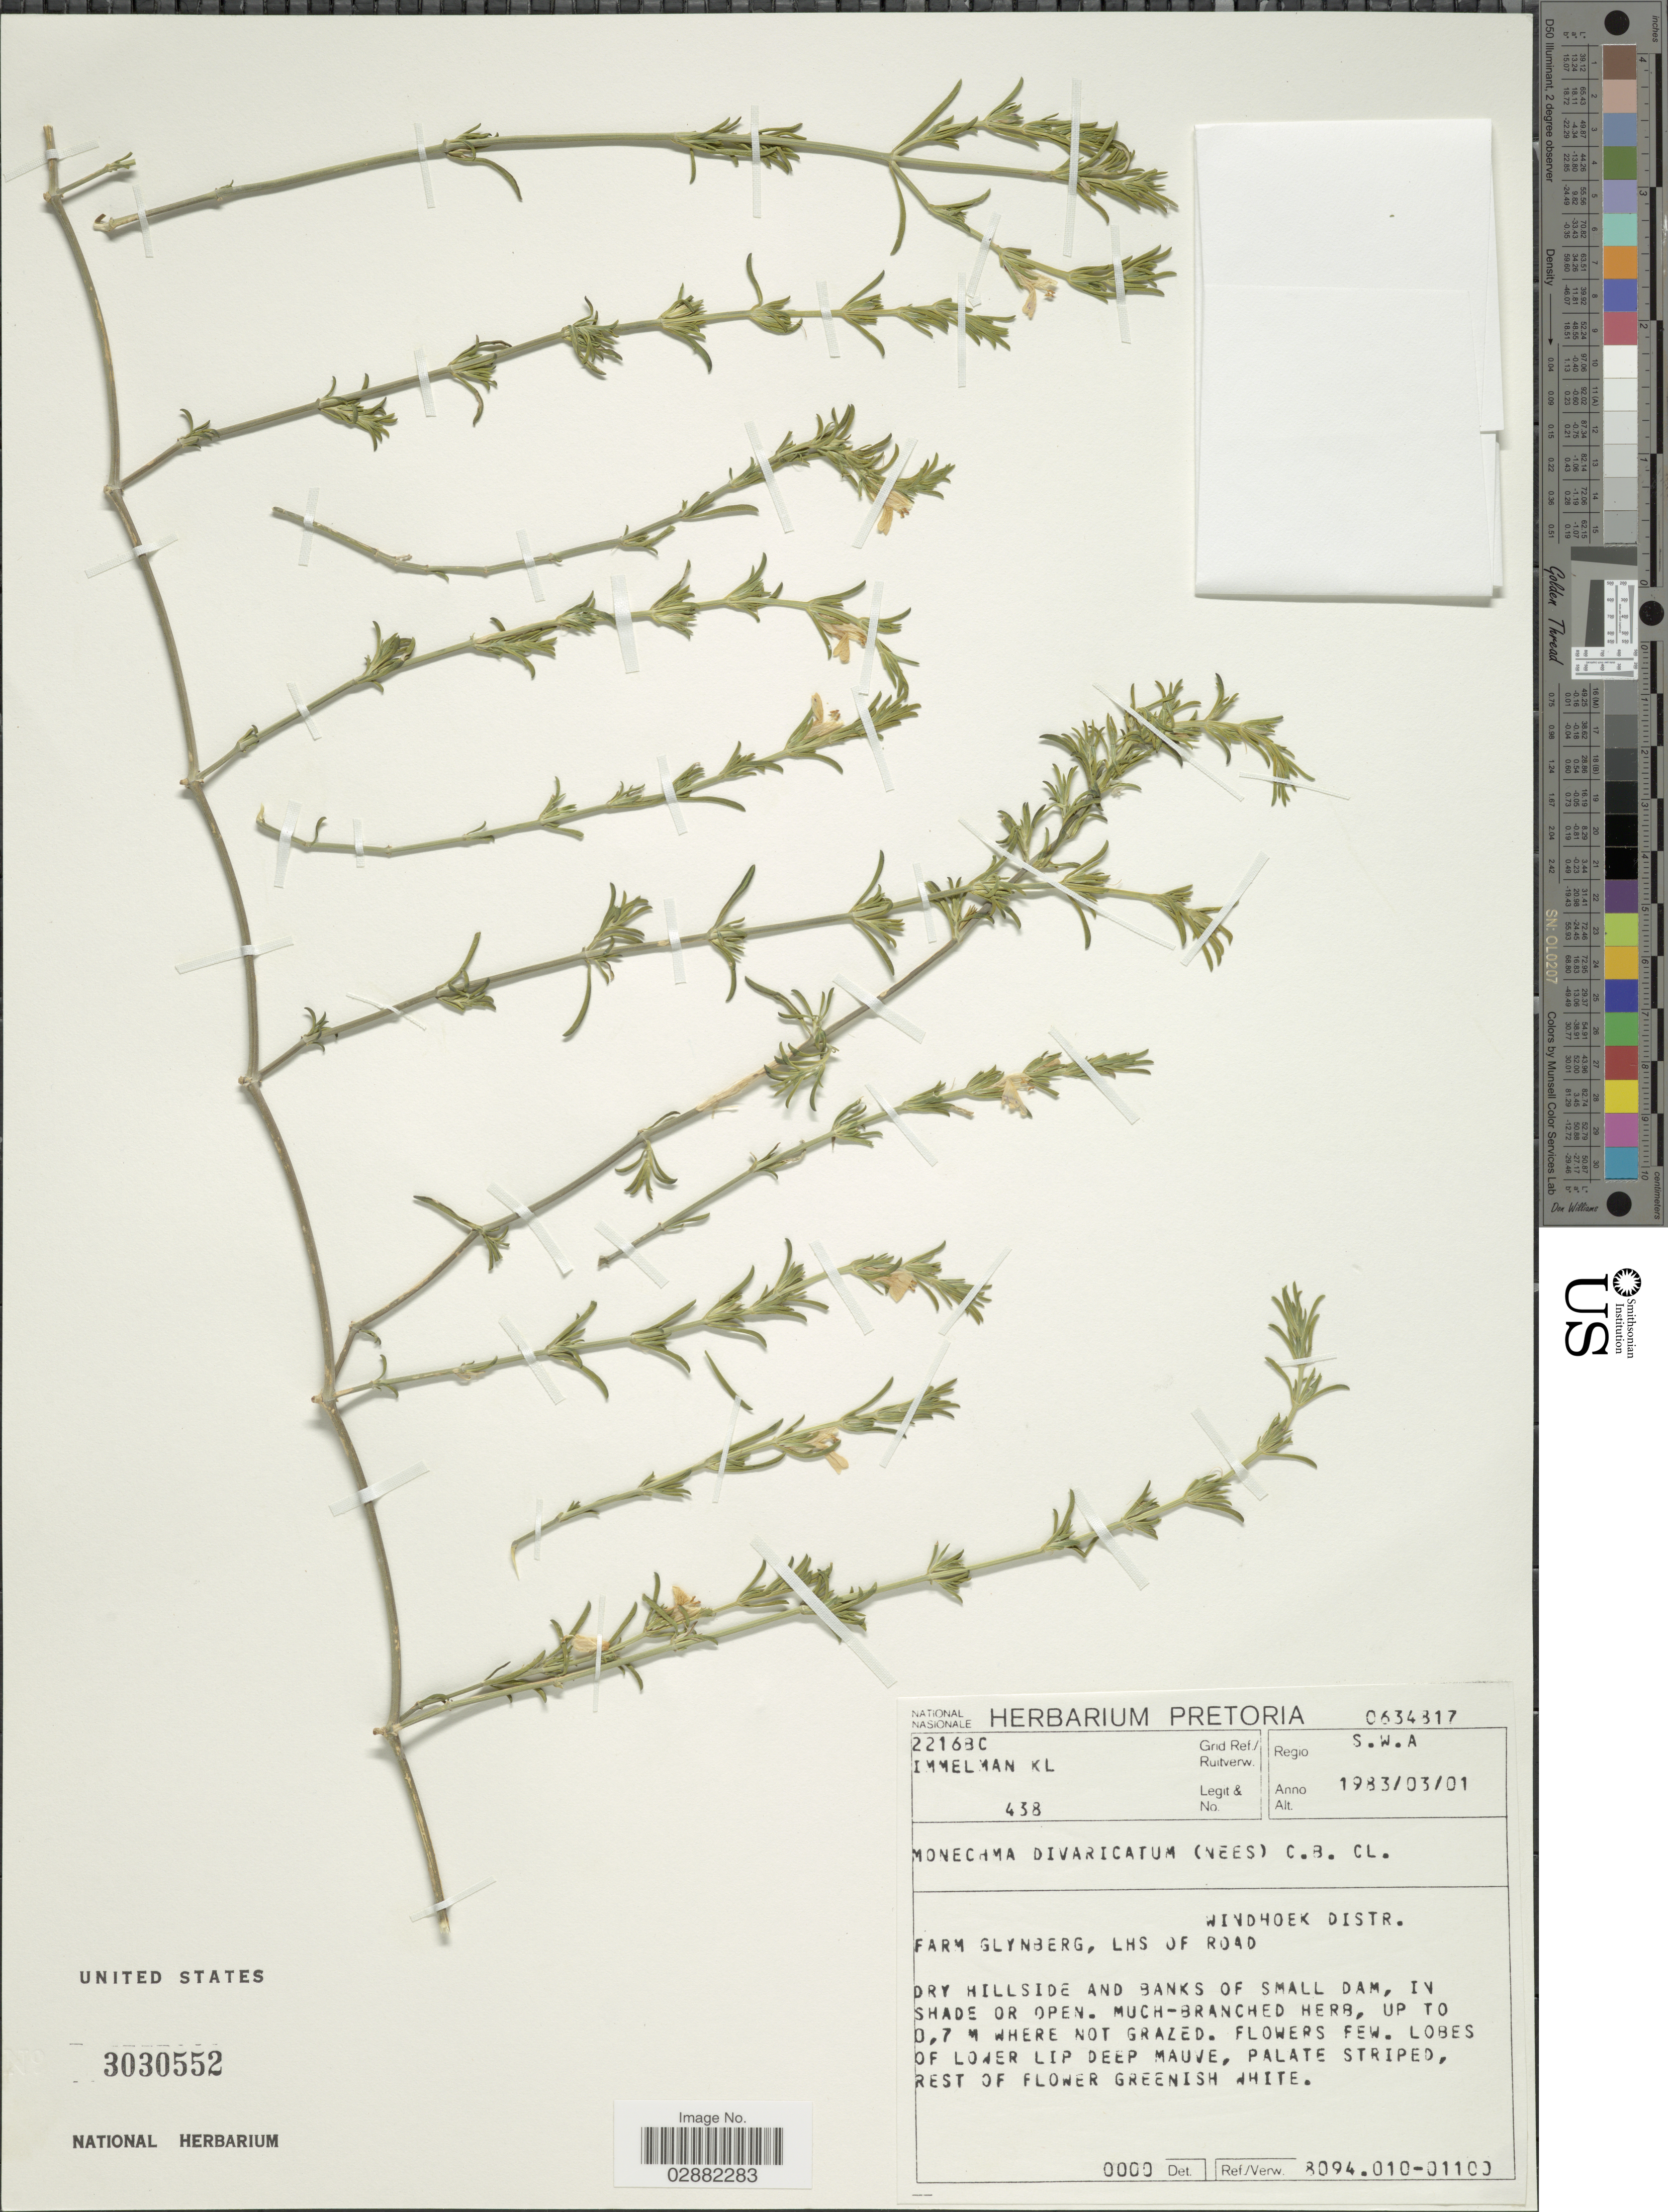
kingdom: Plantae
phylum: Tracheophyta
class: Magnoliopsida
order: Lamiales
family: Acanthaceae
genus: Justicia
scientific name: Justicia divaricata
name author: Willd. ex Nees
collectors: K. L. Immelman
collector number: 438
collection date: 1983-03-01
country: Namibia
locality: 2216BC Grid ref. / Ruitverw. Regio S. W. A. Windhoek Distr. Farm Glynberg, Lhs of road.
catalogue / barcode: US 3030552